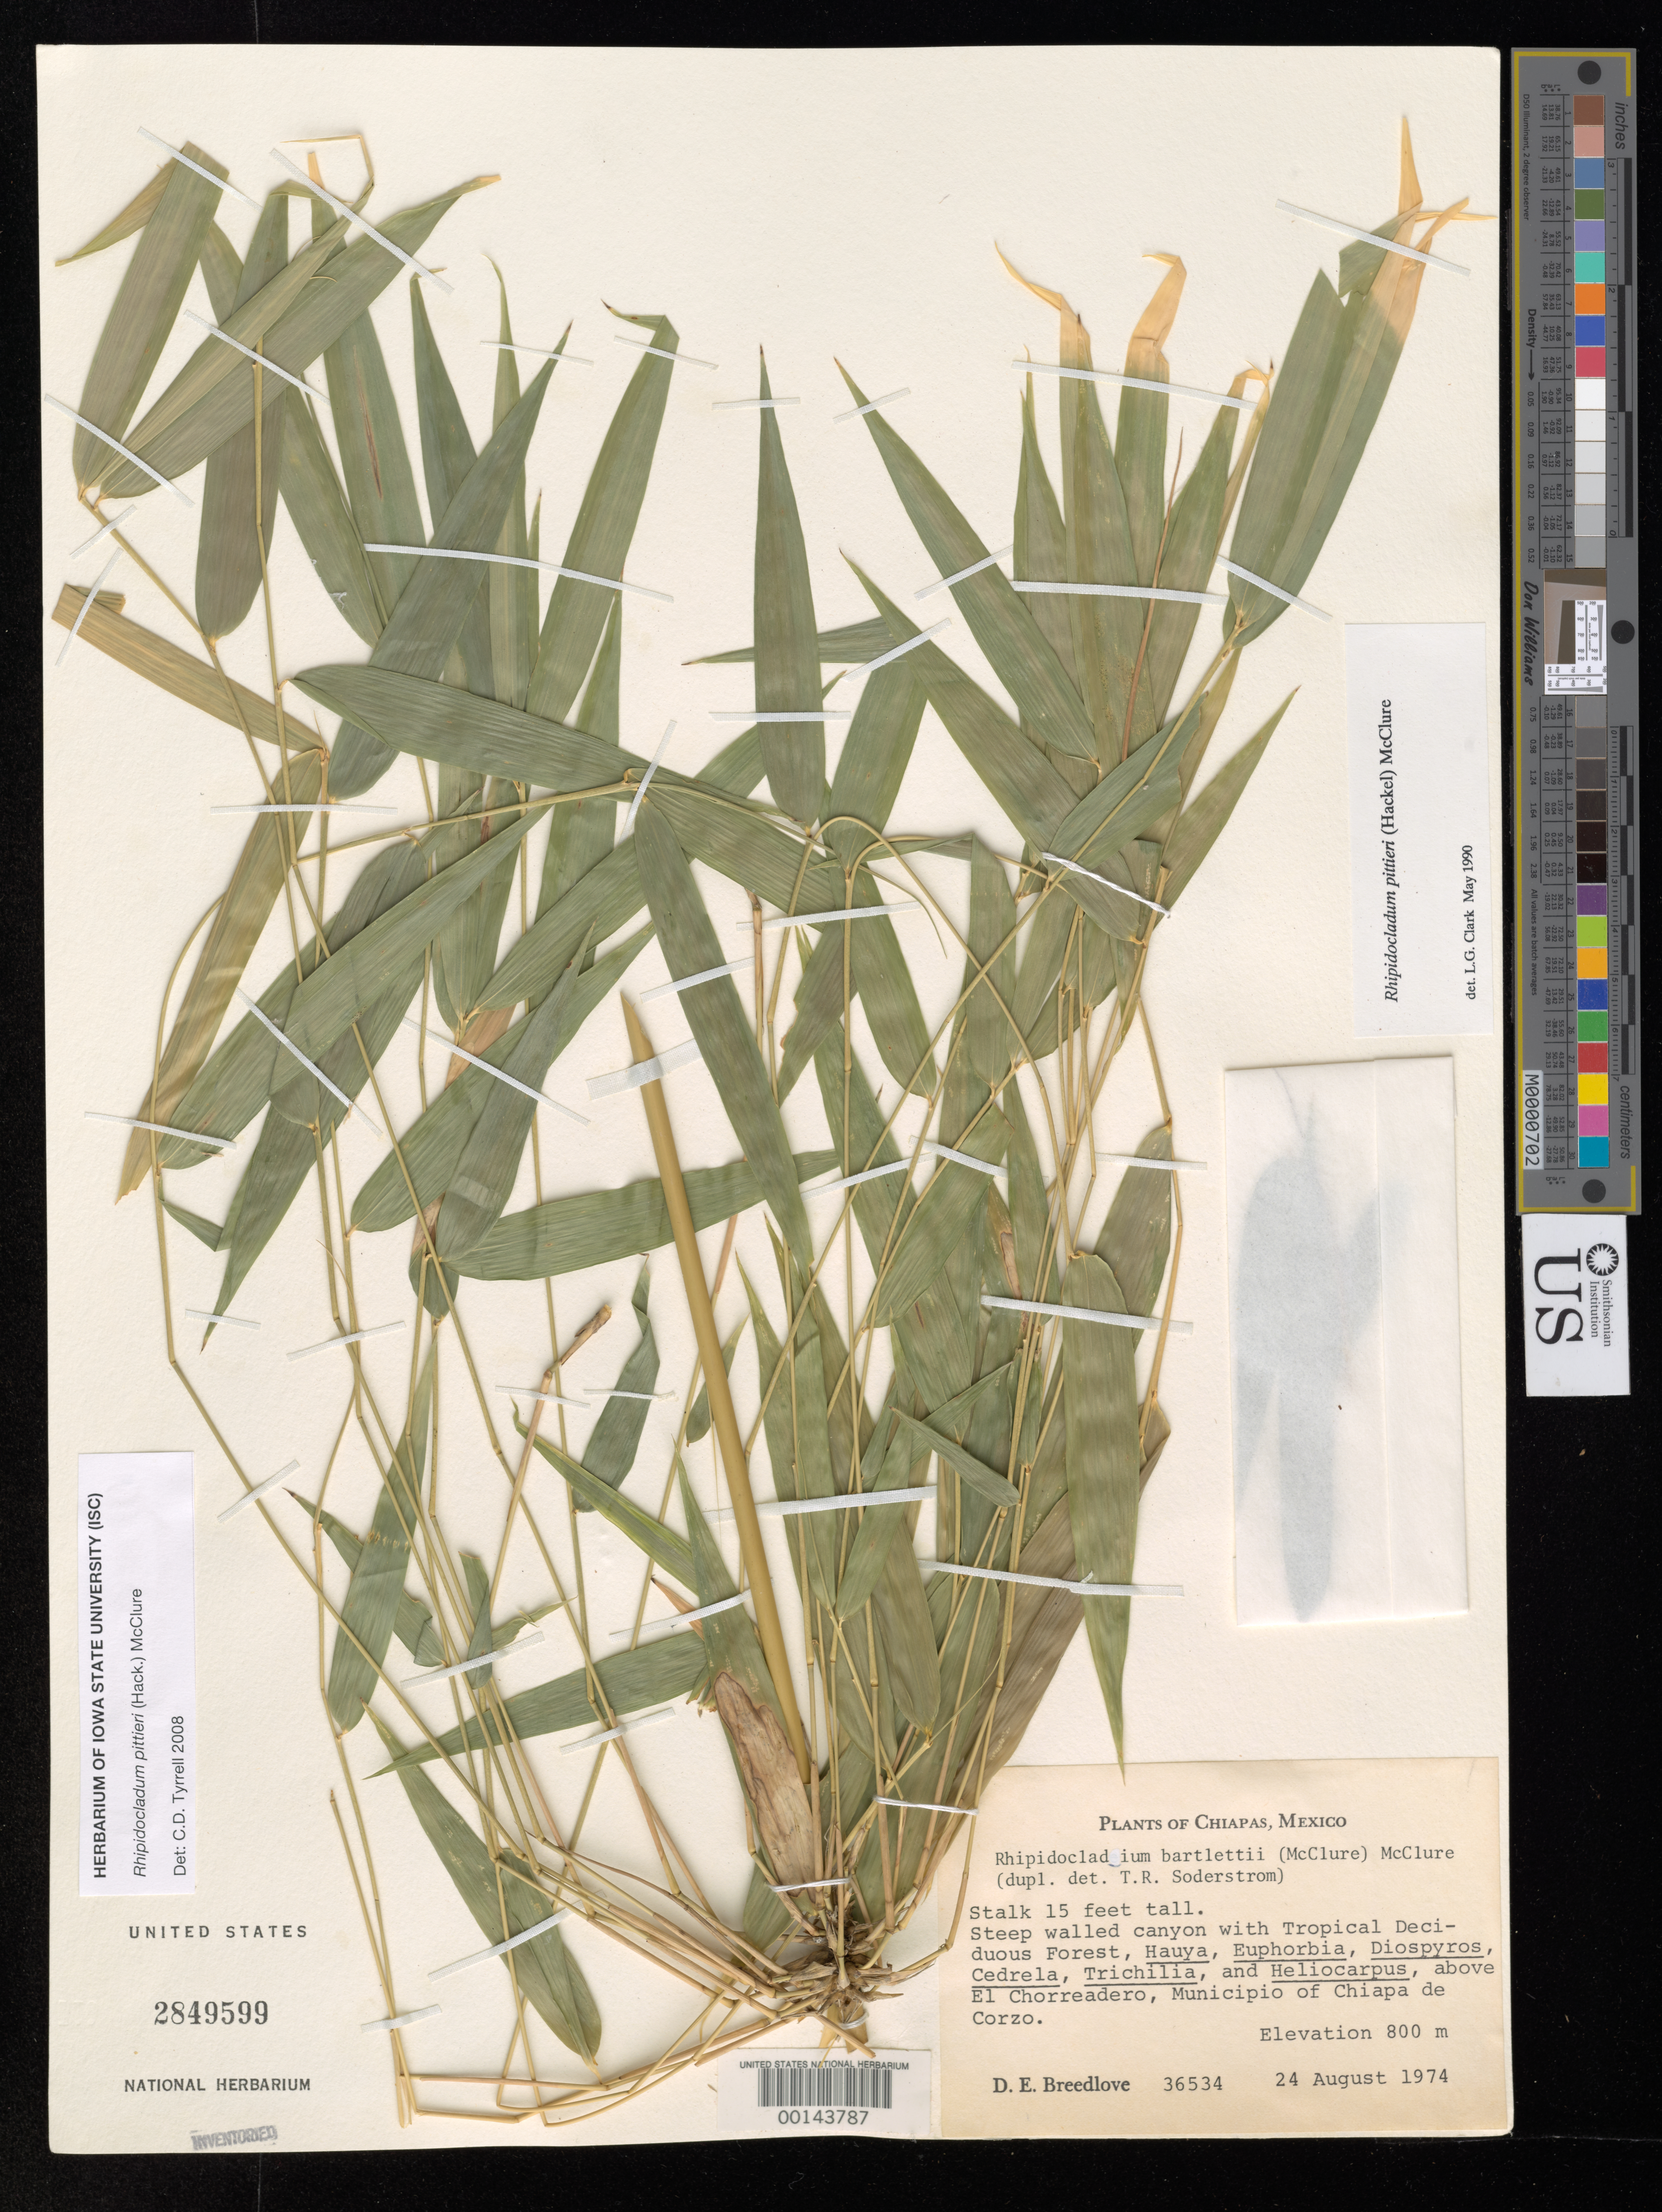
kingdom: Plantae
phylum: Tracheophyta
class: Liliopsida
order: Poales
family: Poaceae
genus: Rhipidocladum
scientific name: Rhipidocladum pittieri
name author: (J. Hack.) McClure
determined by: Tyrrell, C. D.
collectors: D. E. Breedlove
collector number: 36534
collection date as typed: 24 Aug 1974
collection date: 1974-08-24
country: Mexico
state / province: Chiapas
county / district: Chiapa de Corzo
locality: Above El Chorreadero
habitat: Steep walled canyon with tropical deciduous forest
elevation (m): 800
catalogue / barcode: US 2849599